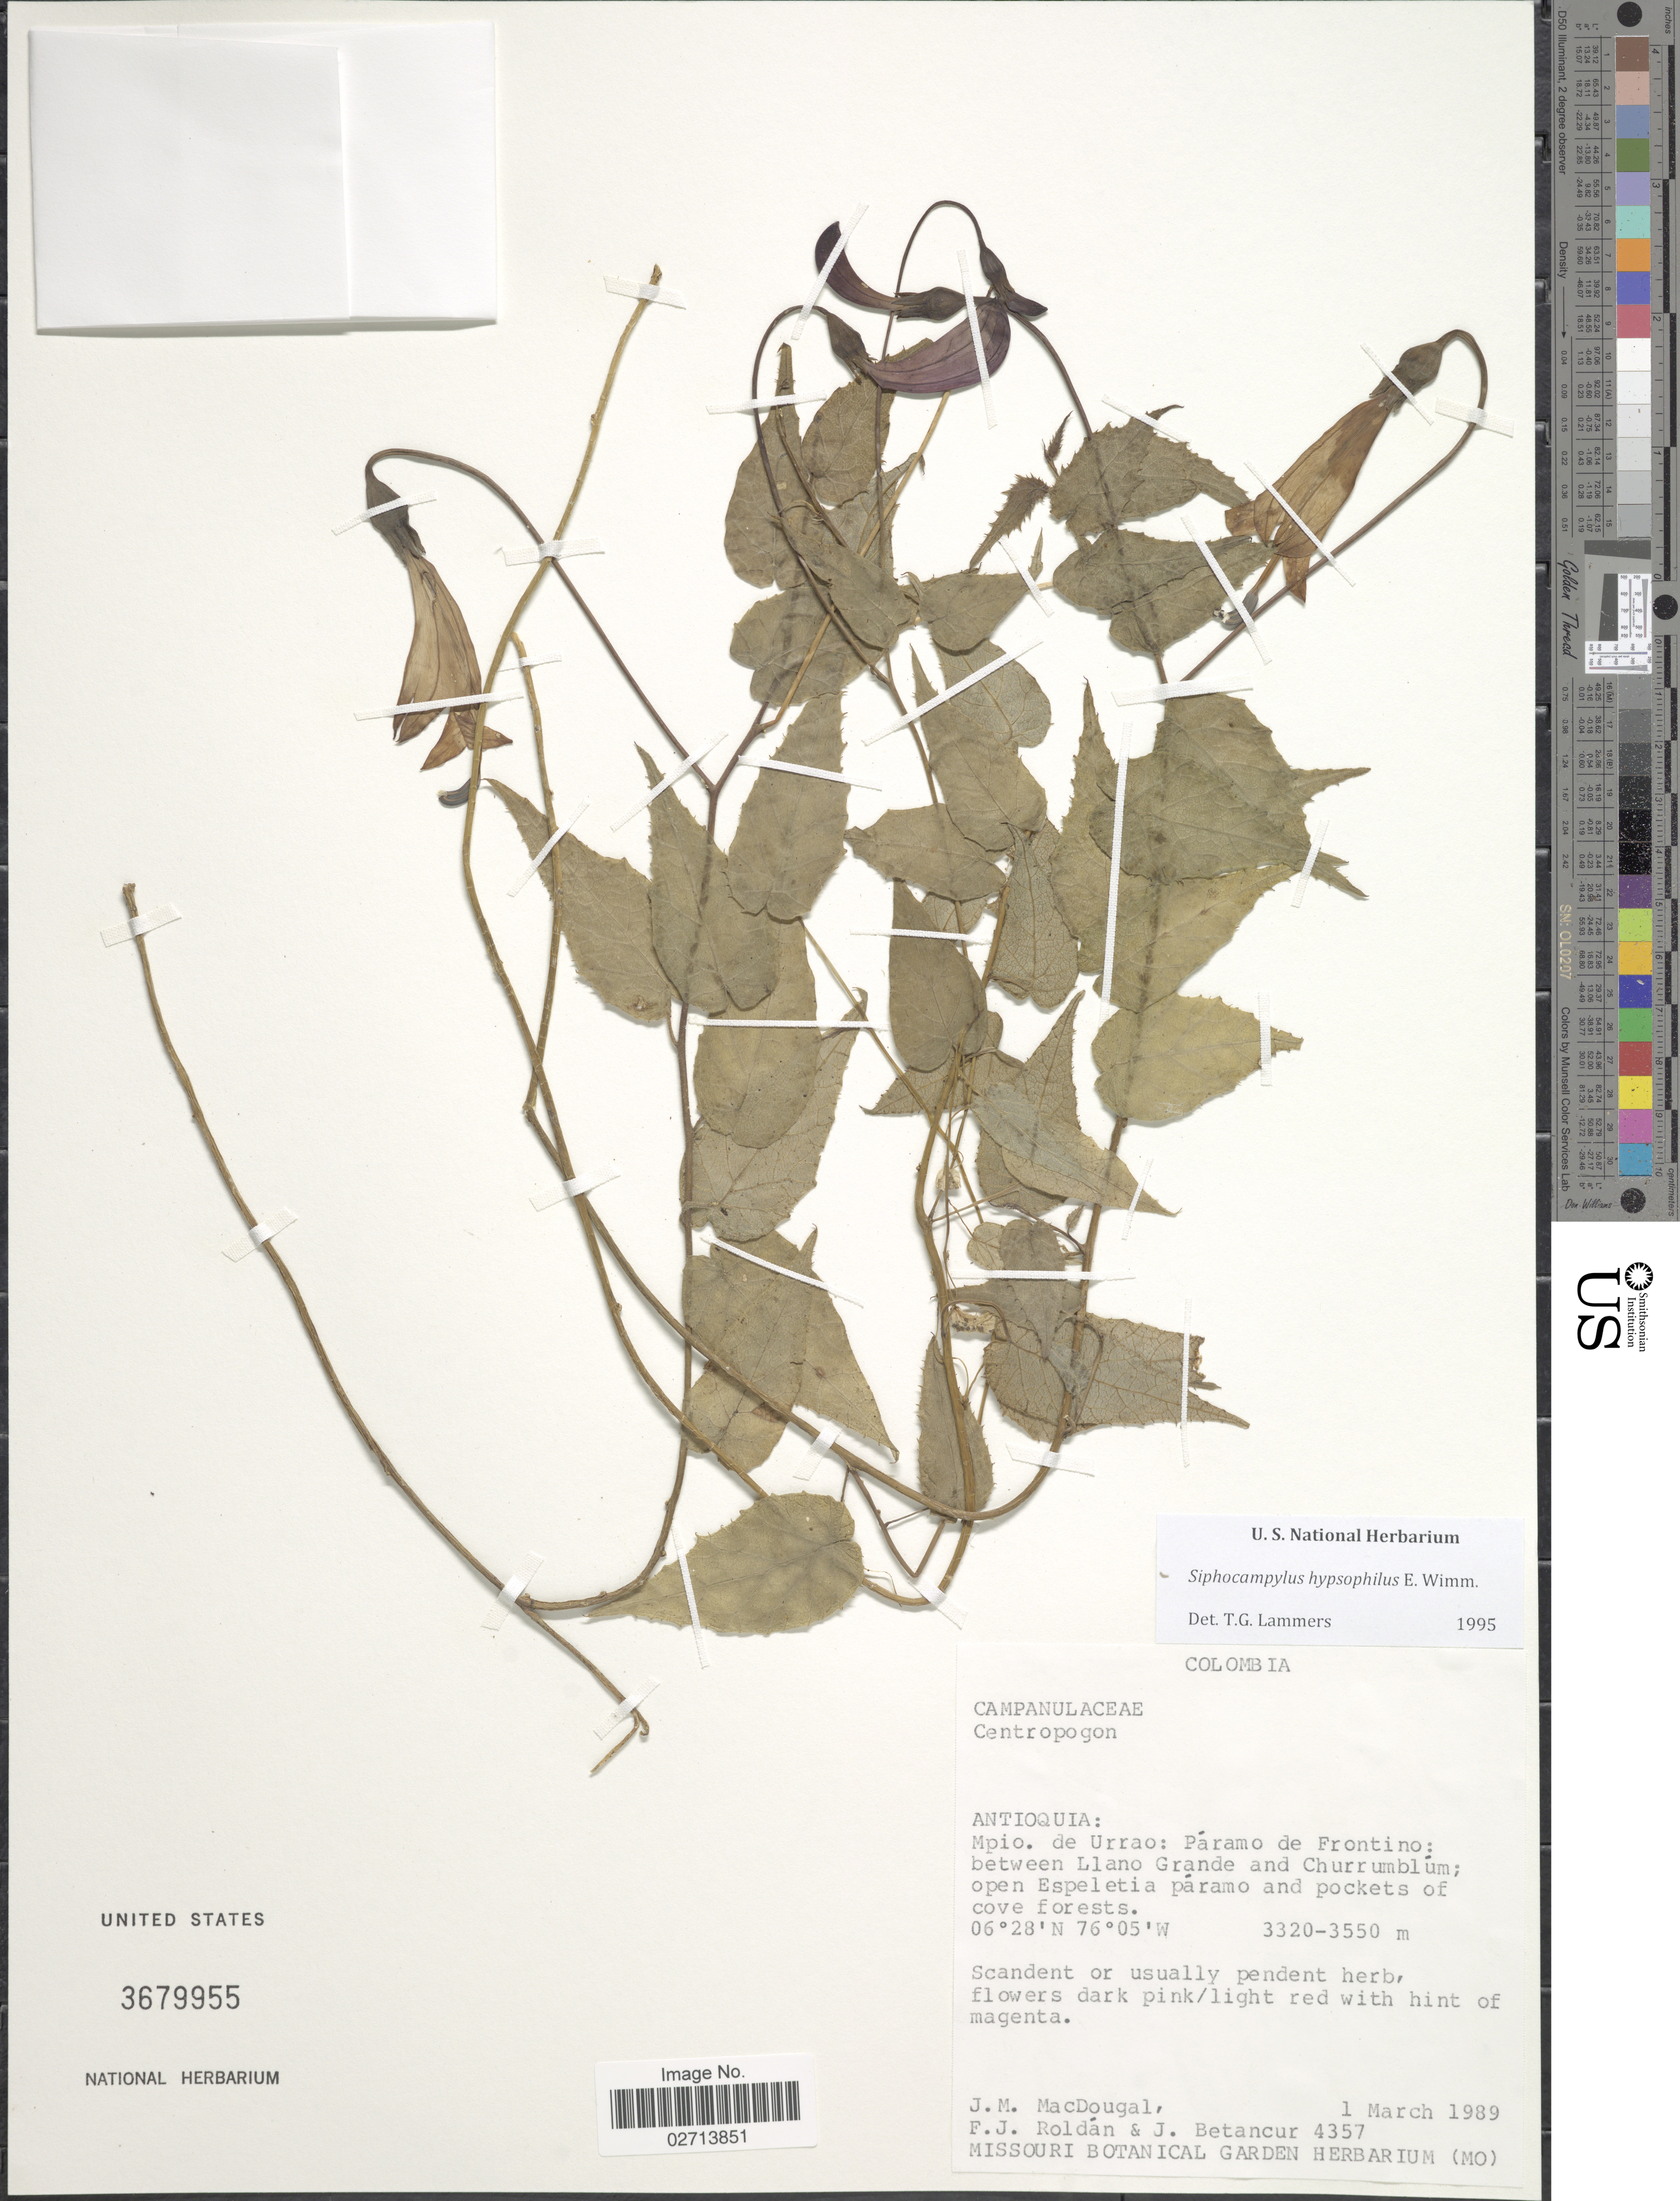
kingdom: Plantae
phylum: Tracheophyta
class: Magnoliopsida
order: Asterales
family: Campanulaceae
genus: Siphocampylus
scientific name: Siphocampylus hypsophilus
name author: E. Wimm.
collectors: J. M. MacDougal, F. J. Roldán & J. Betancur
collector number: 4357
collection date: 1989-03-01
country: Colombia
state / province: Antioquia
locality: Mpio de Urrao: Páramo de Frontiro; between Llano Grande and Churrumblúm; open Espeletia páramo and pockets of cove forests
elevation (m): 3320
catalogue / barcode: US 3679955